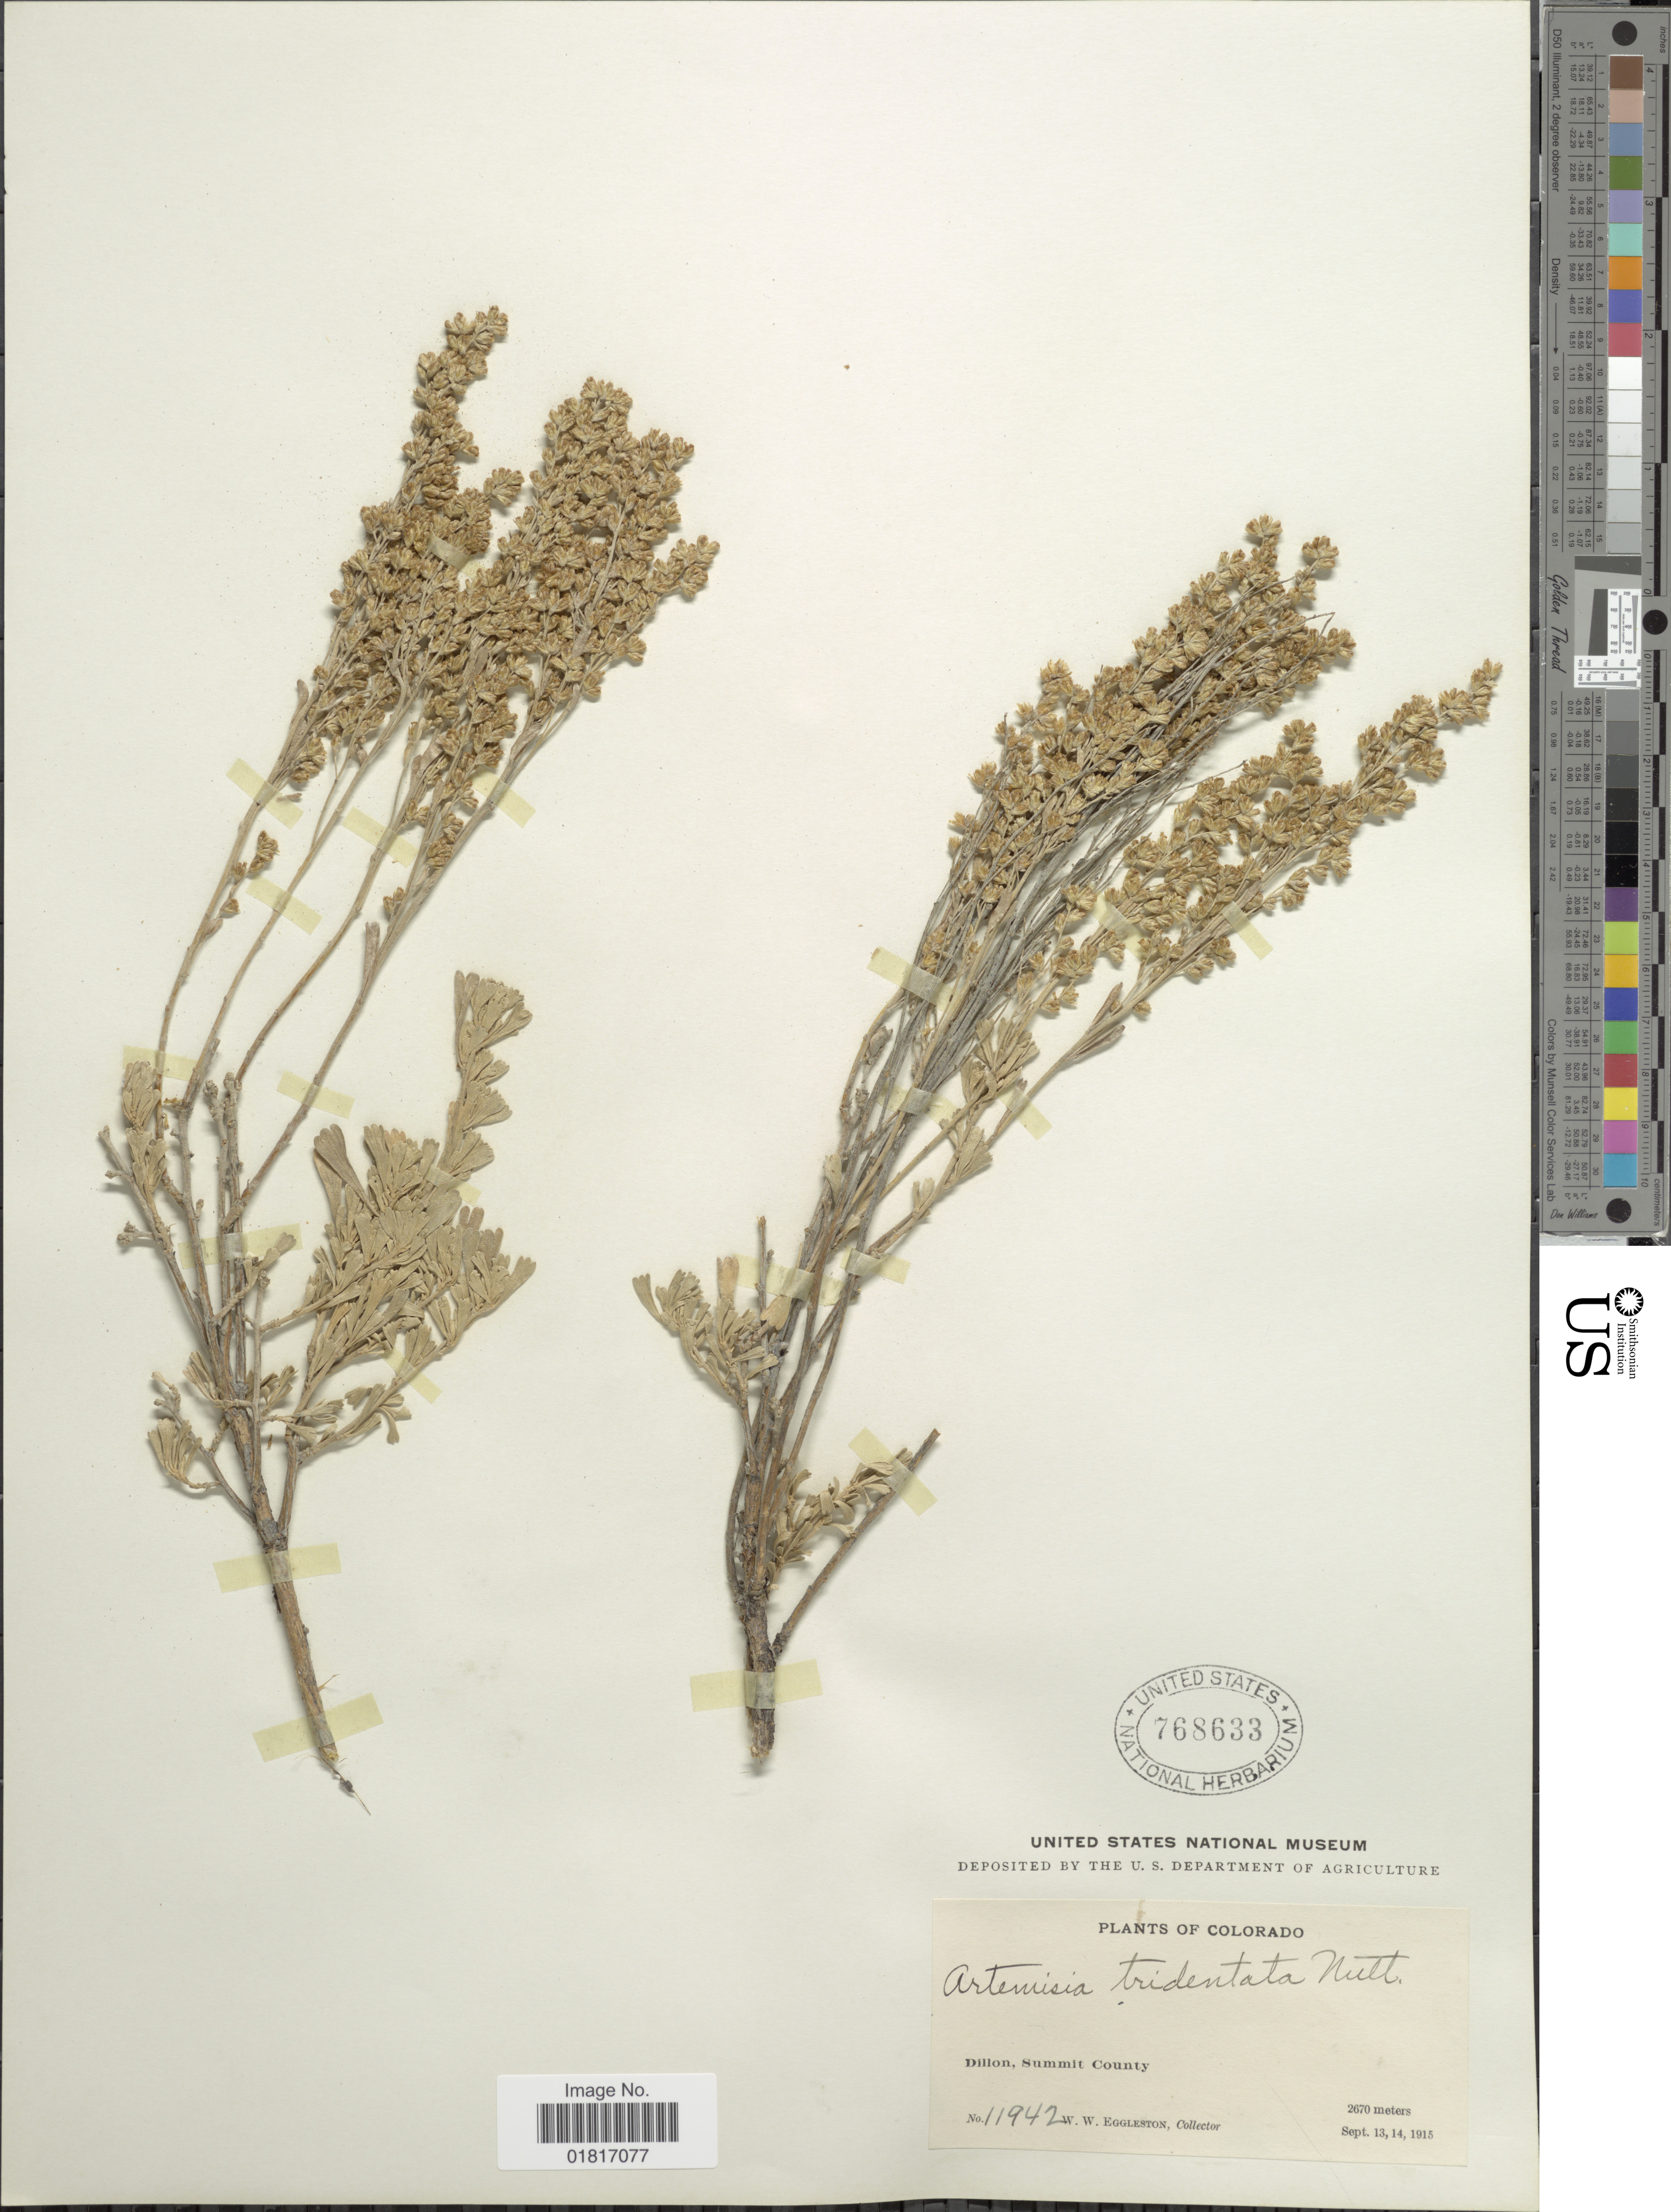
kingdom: Plantae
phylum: Tracheophyta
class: Magnoliopsida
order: Asterales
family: Asteraceae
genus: Artemisia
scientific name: Artemisia tridentata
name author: Nutt.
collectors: W. W. Eggleston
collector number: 11942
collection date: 1915-09-13/1915-09-14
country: United States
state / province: Colorado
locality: Dillon, Summit County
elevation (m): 2670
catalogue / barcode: US 768633